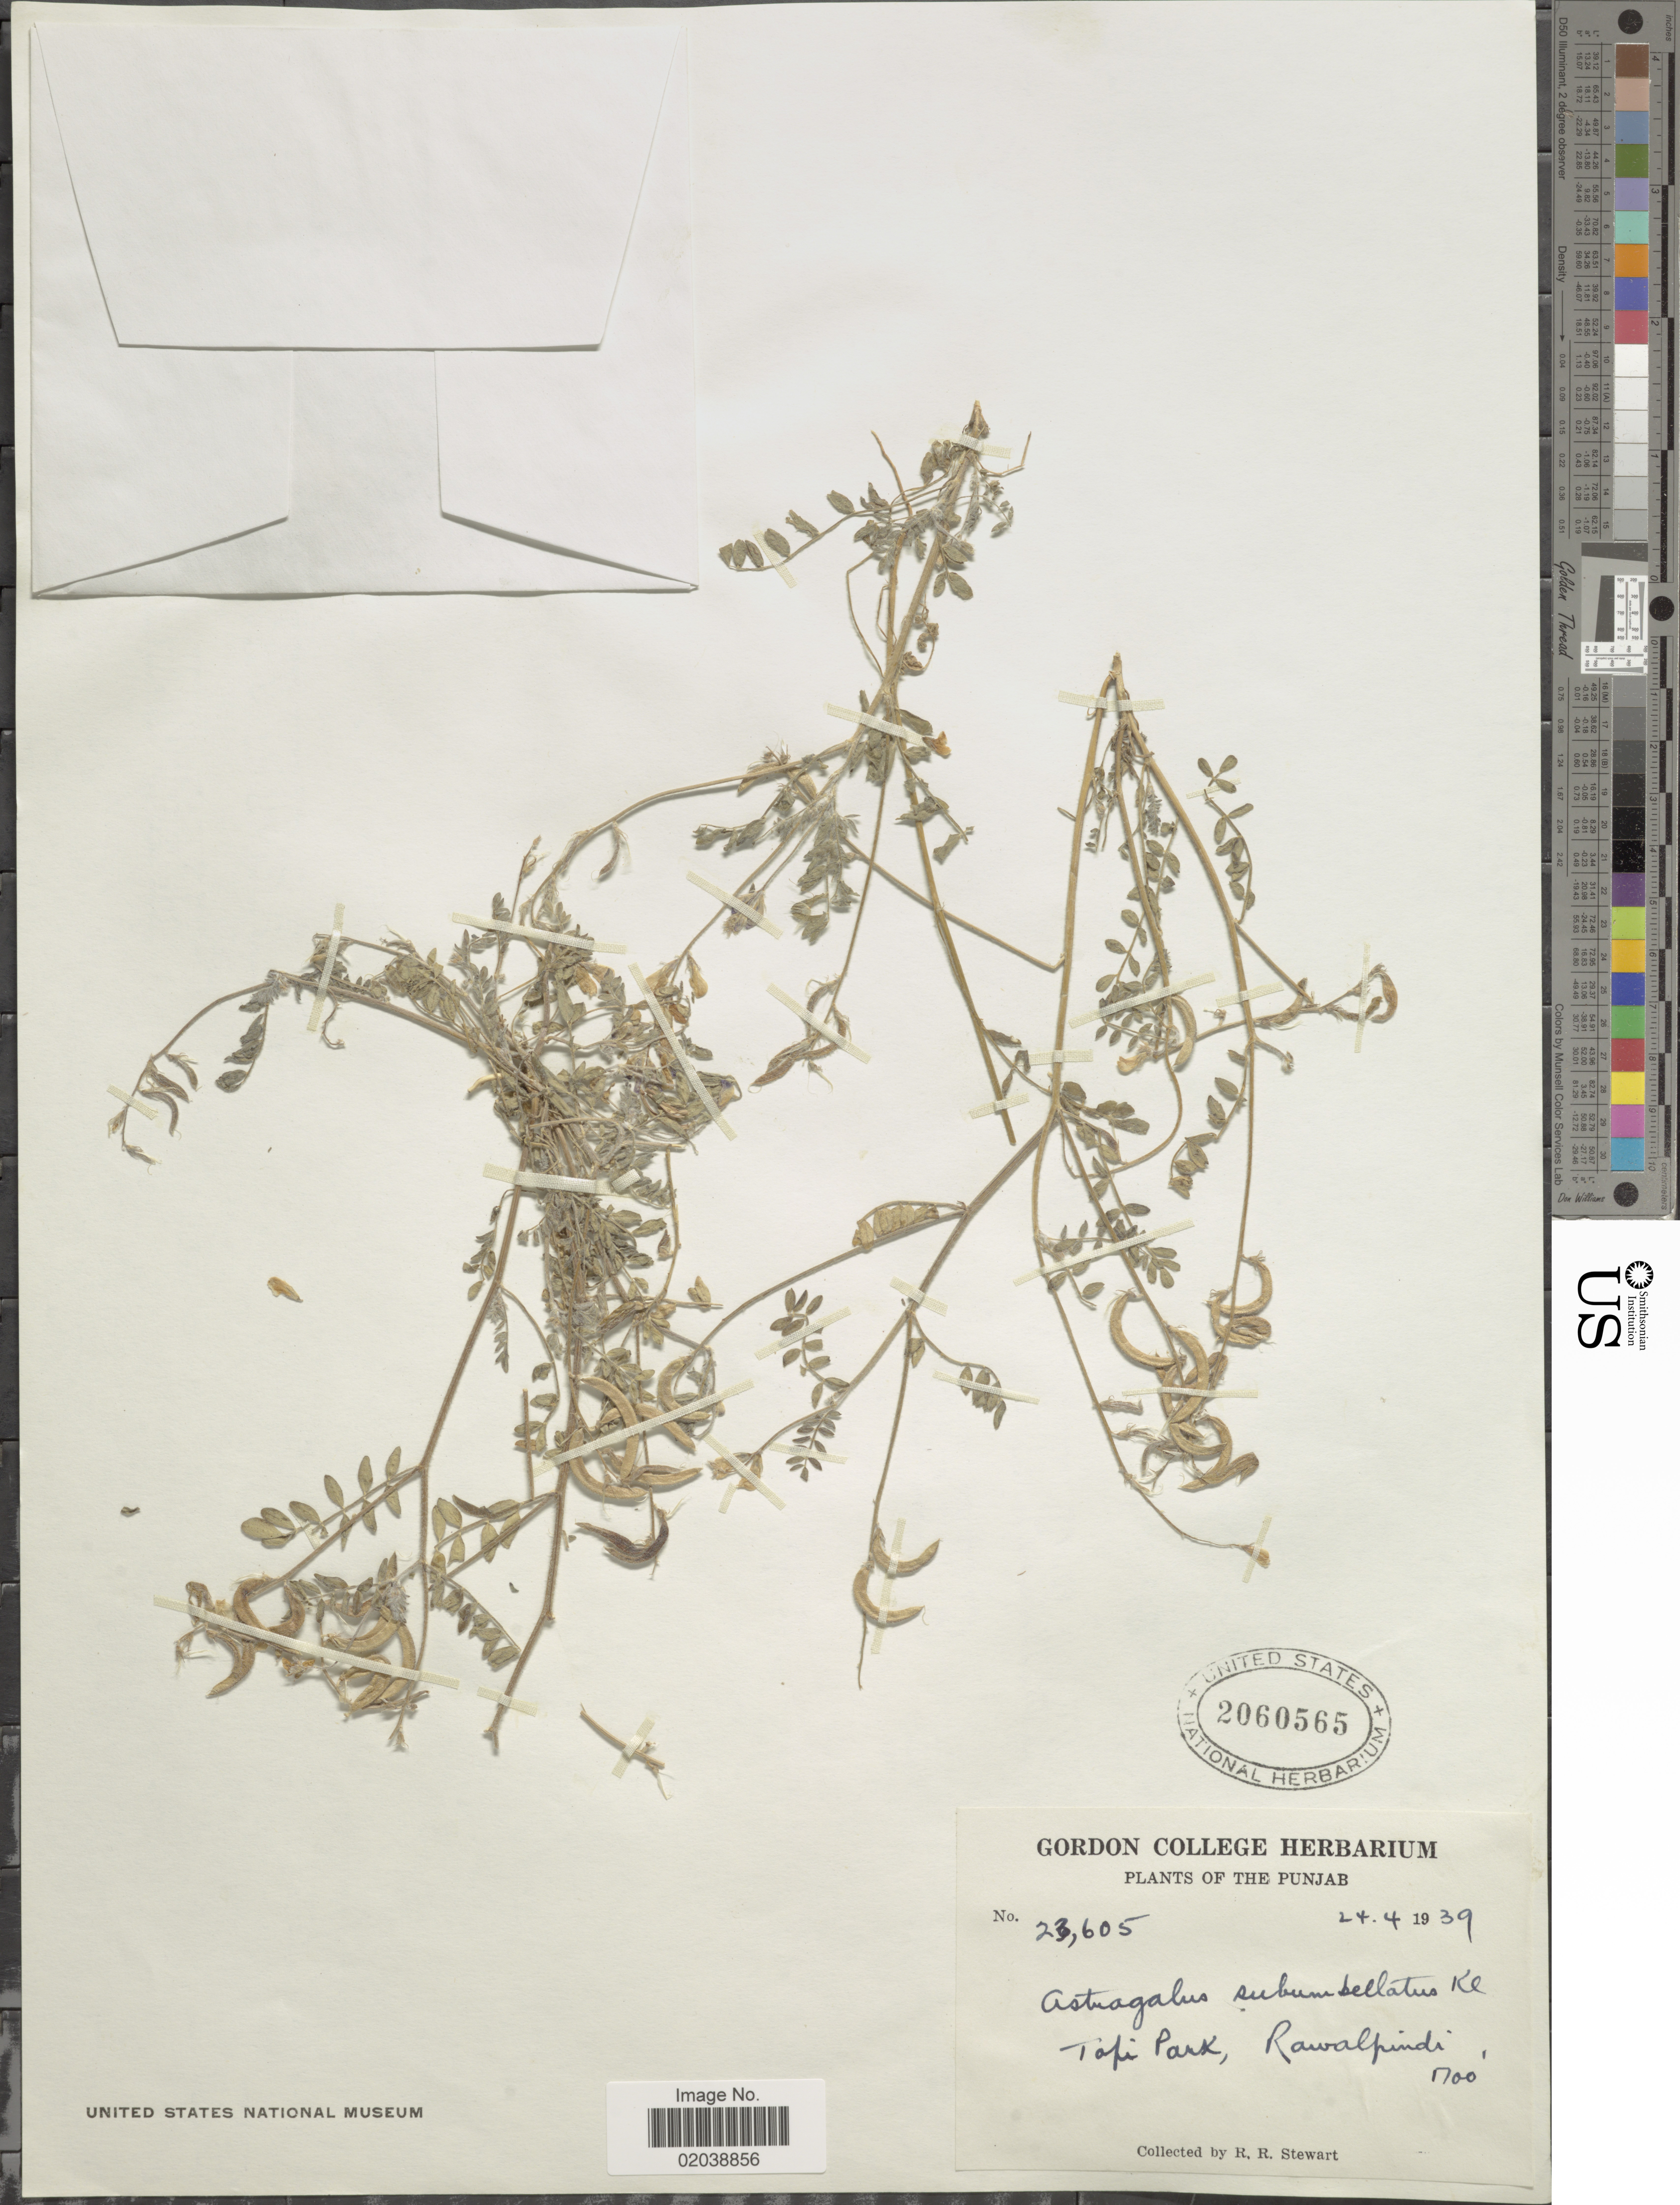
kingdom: Plantae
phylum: Tracheophyta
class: Magnoliopsida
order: Fabales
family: Fabaceae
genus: Astragalus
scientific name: Astragalus subumbellatus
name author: Klotzsch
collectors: R. R. Stewart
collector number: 23605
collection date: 1939-04-24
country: Pakistan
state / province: Punjab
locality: Topi Park, Rawalpindi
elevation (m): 518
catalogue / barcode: US 2060565